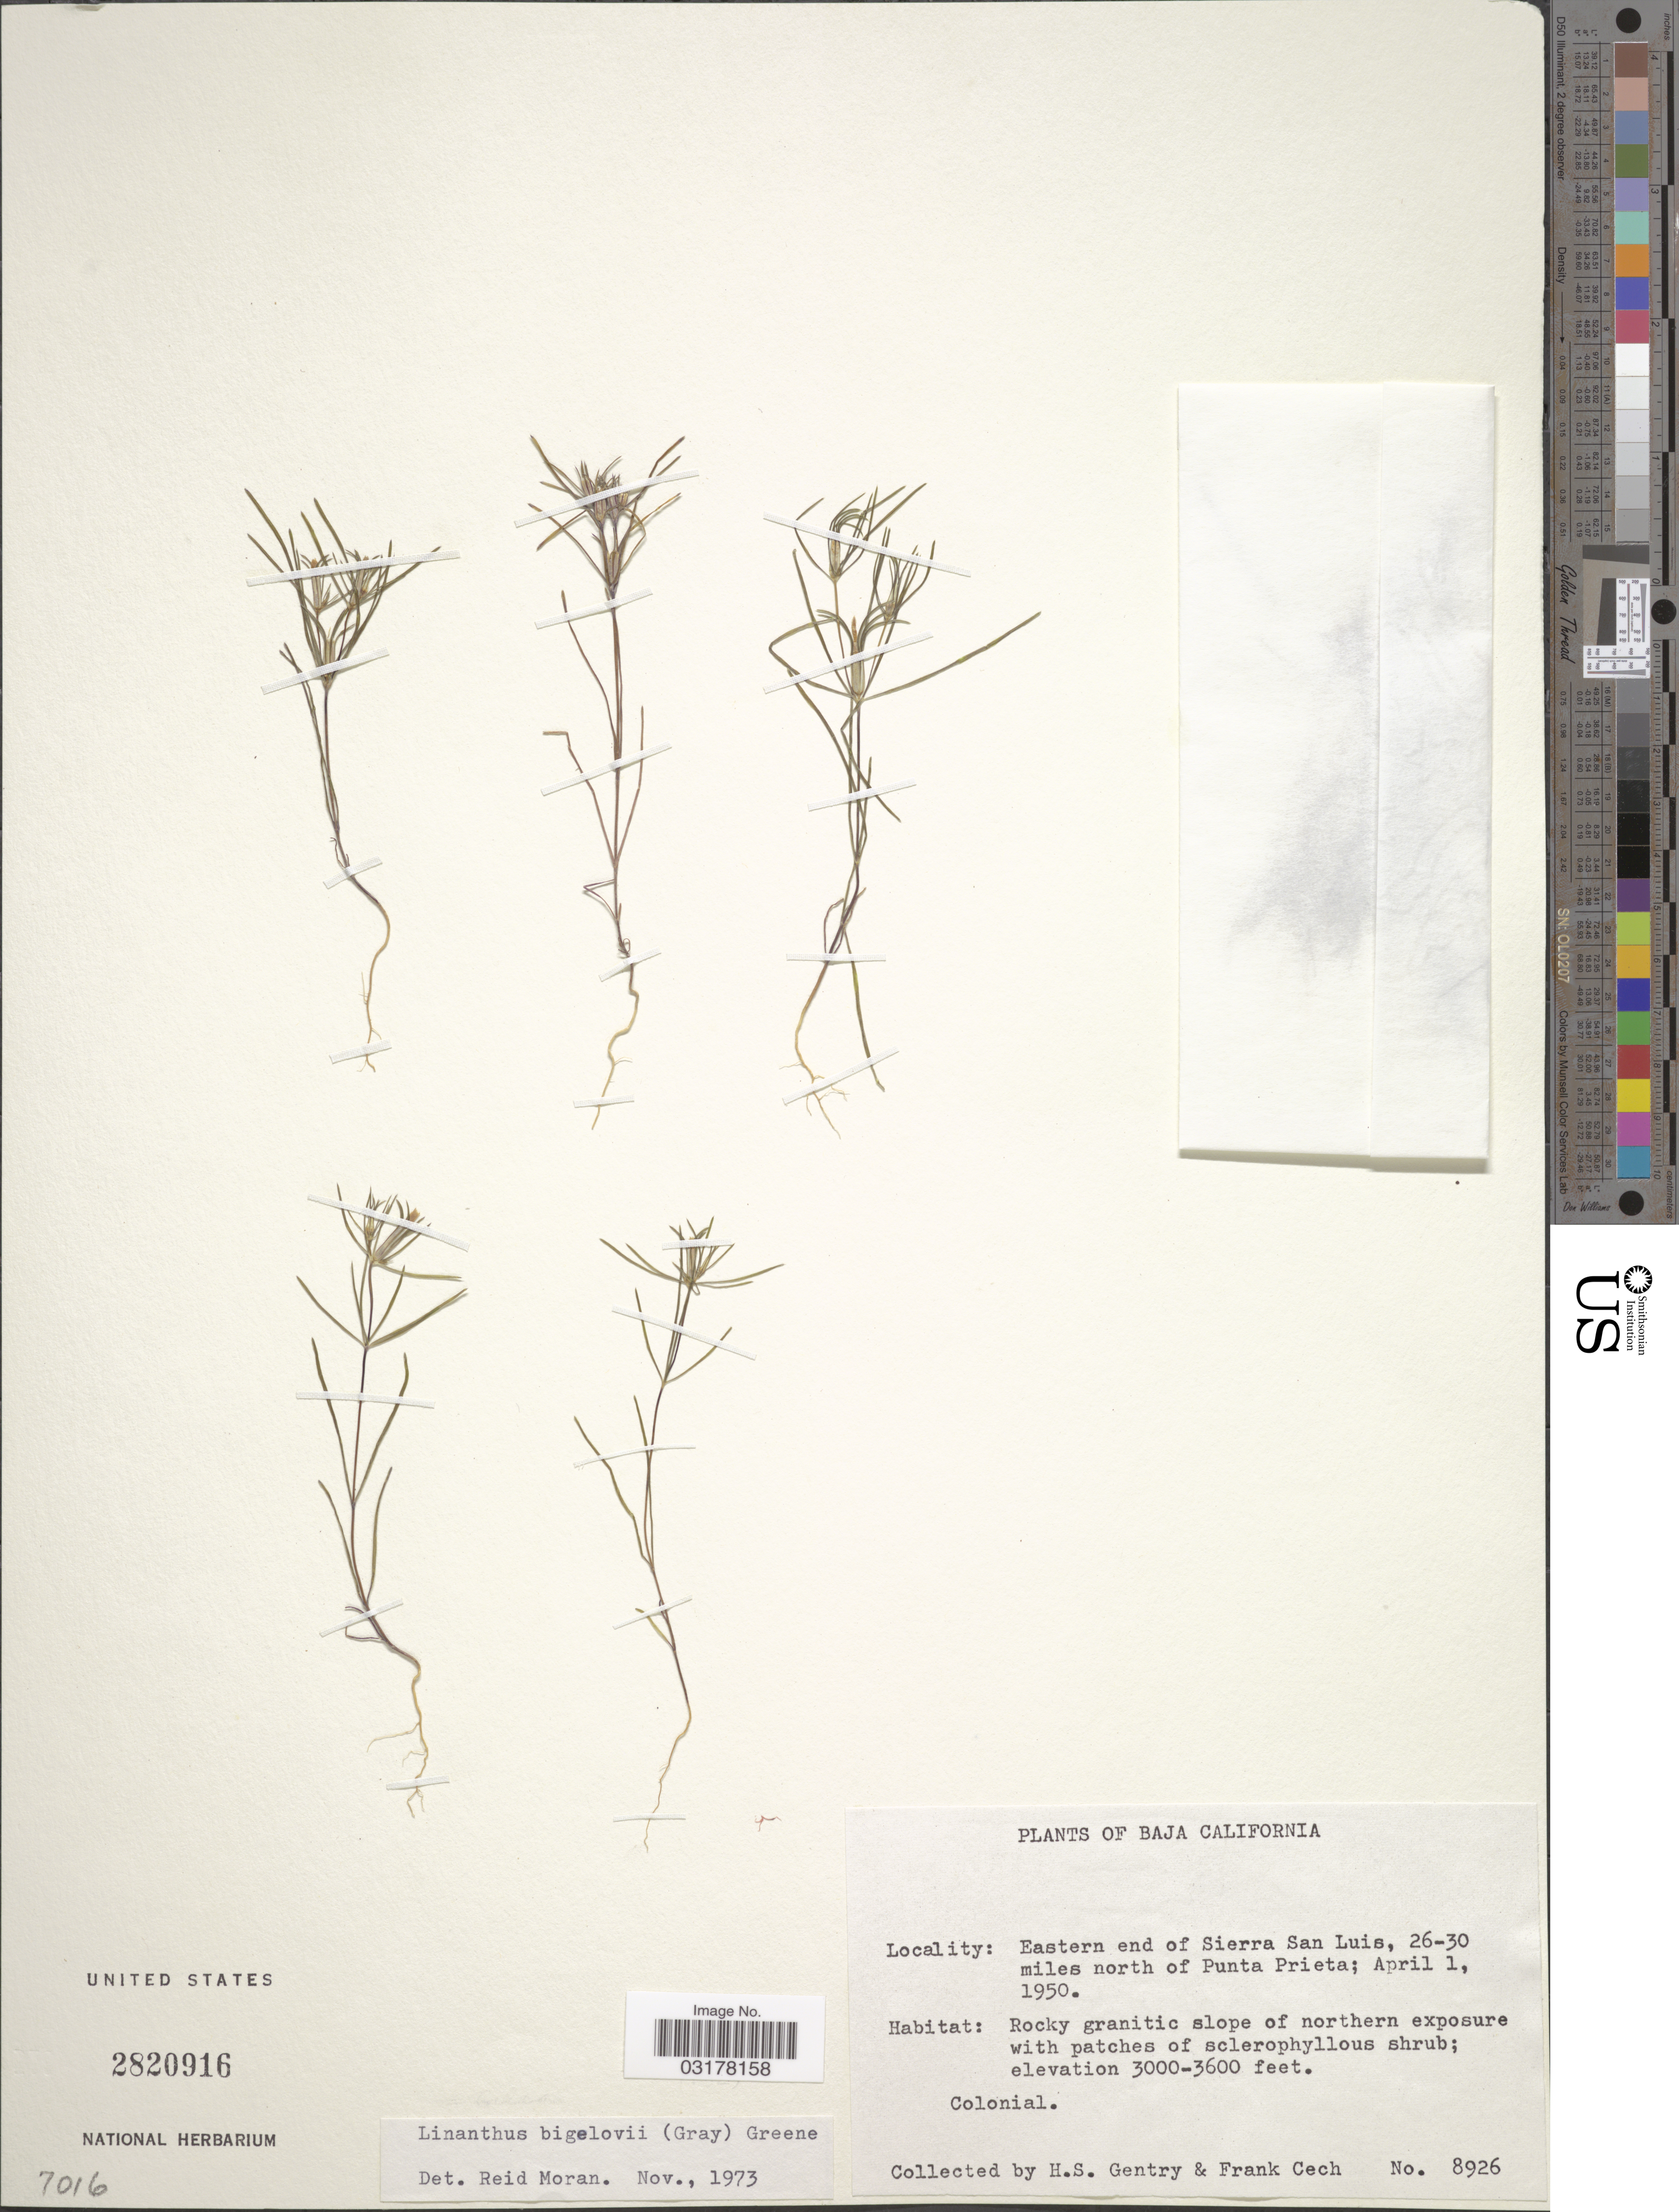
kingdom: Plantae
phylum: Tracheophyta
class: Magnoliopsida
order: Ericales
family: Polemoniaceae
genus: Linanthus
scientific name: Linanthus bigelovii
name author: (A. Gray) Greene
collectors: H. S. Gentry & F. Cech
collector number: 8926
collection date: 1950-04-01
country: Mexico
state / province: Baja California Norte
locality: Eastern end of Sierra San Luis, 26-30 miles north of Punta Prieta.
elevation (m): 914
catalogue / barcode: US 2820916